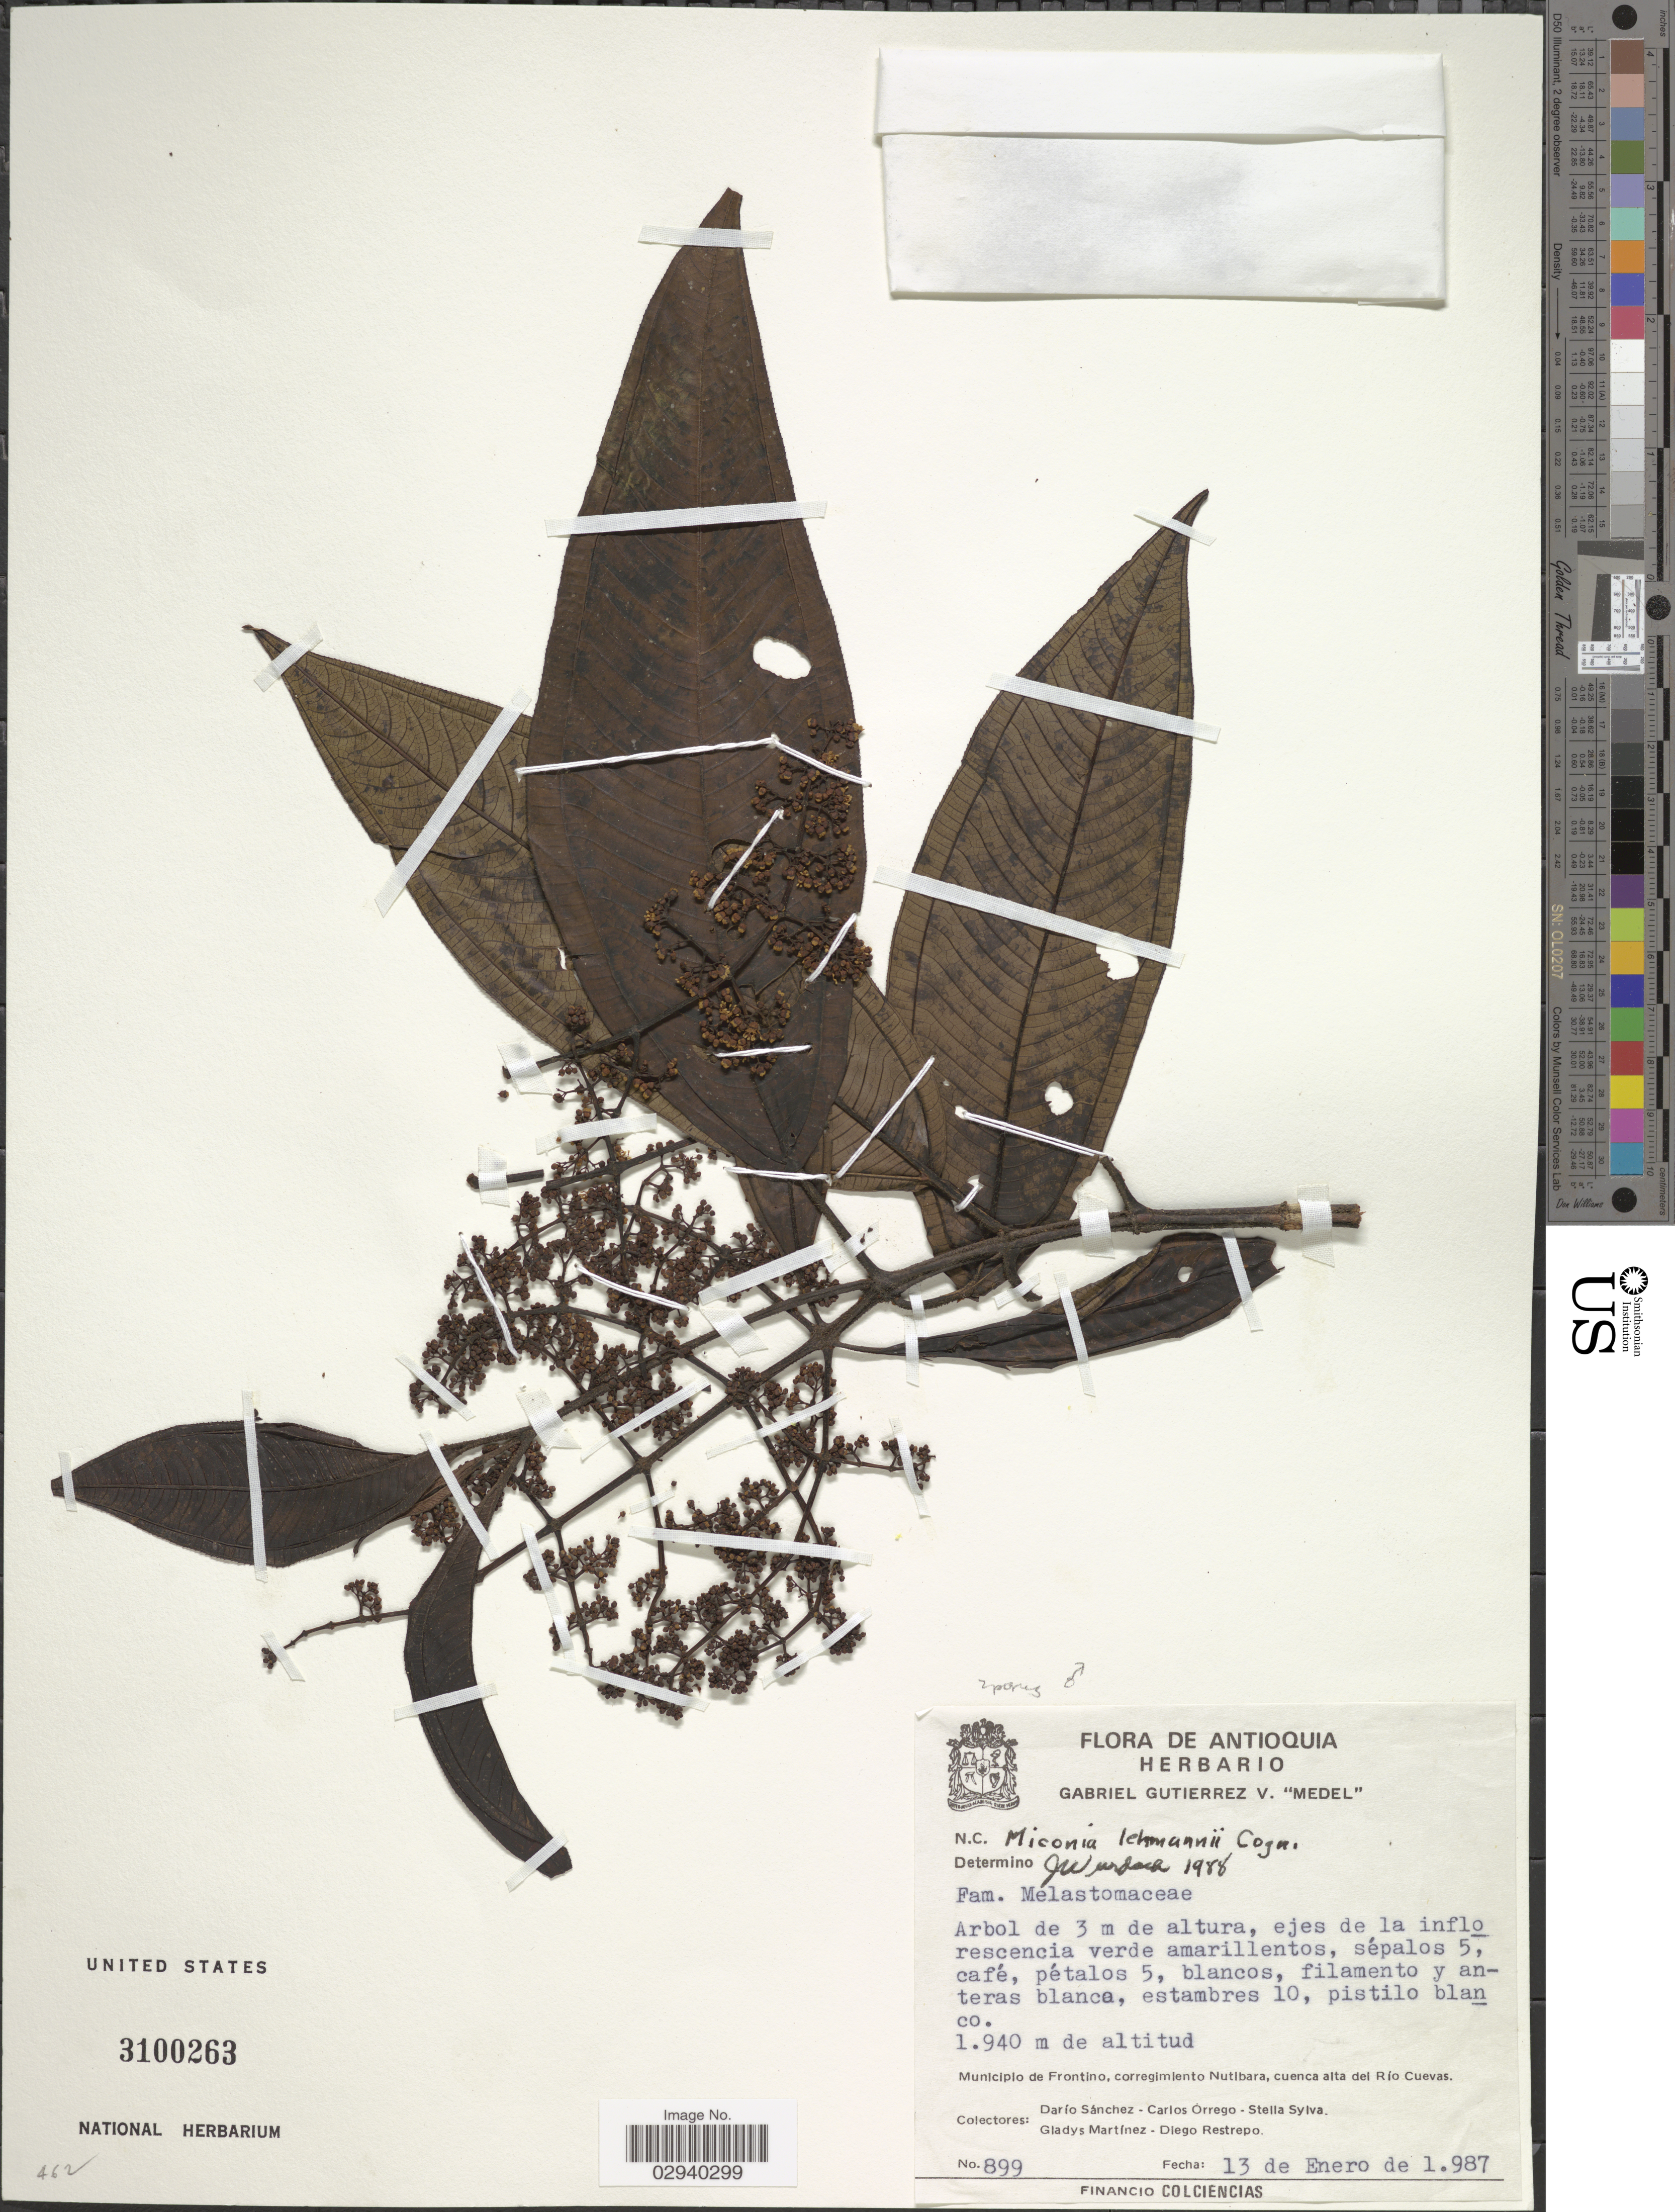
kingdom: Plantae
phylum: Tracheophyta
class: Magnoliopsida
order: Myrtales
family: Melastomataceae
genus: Miconia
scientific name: Miconia lehmannii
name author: Cogn.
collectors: D. Sánchez, C. Orrego, S. Sylva, G. Martínez & D. Restrepo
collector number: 899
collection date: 1987-01-13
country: Colombia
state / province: Antioquia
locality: Municipio de Frontino, corregimiento Nutibara,cuenca alta del Río Cuevas.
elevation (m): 1940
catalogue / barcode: US 3100263